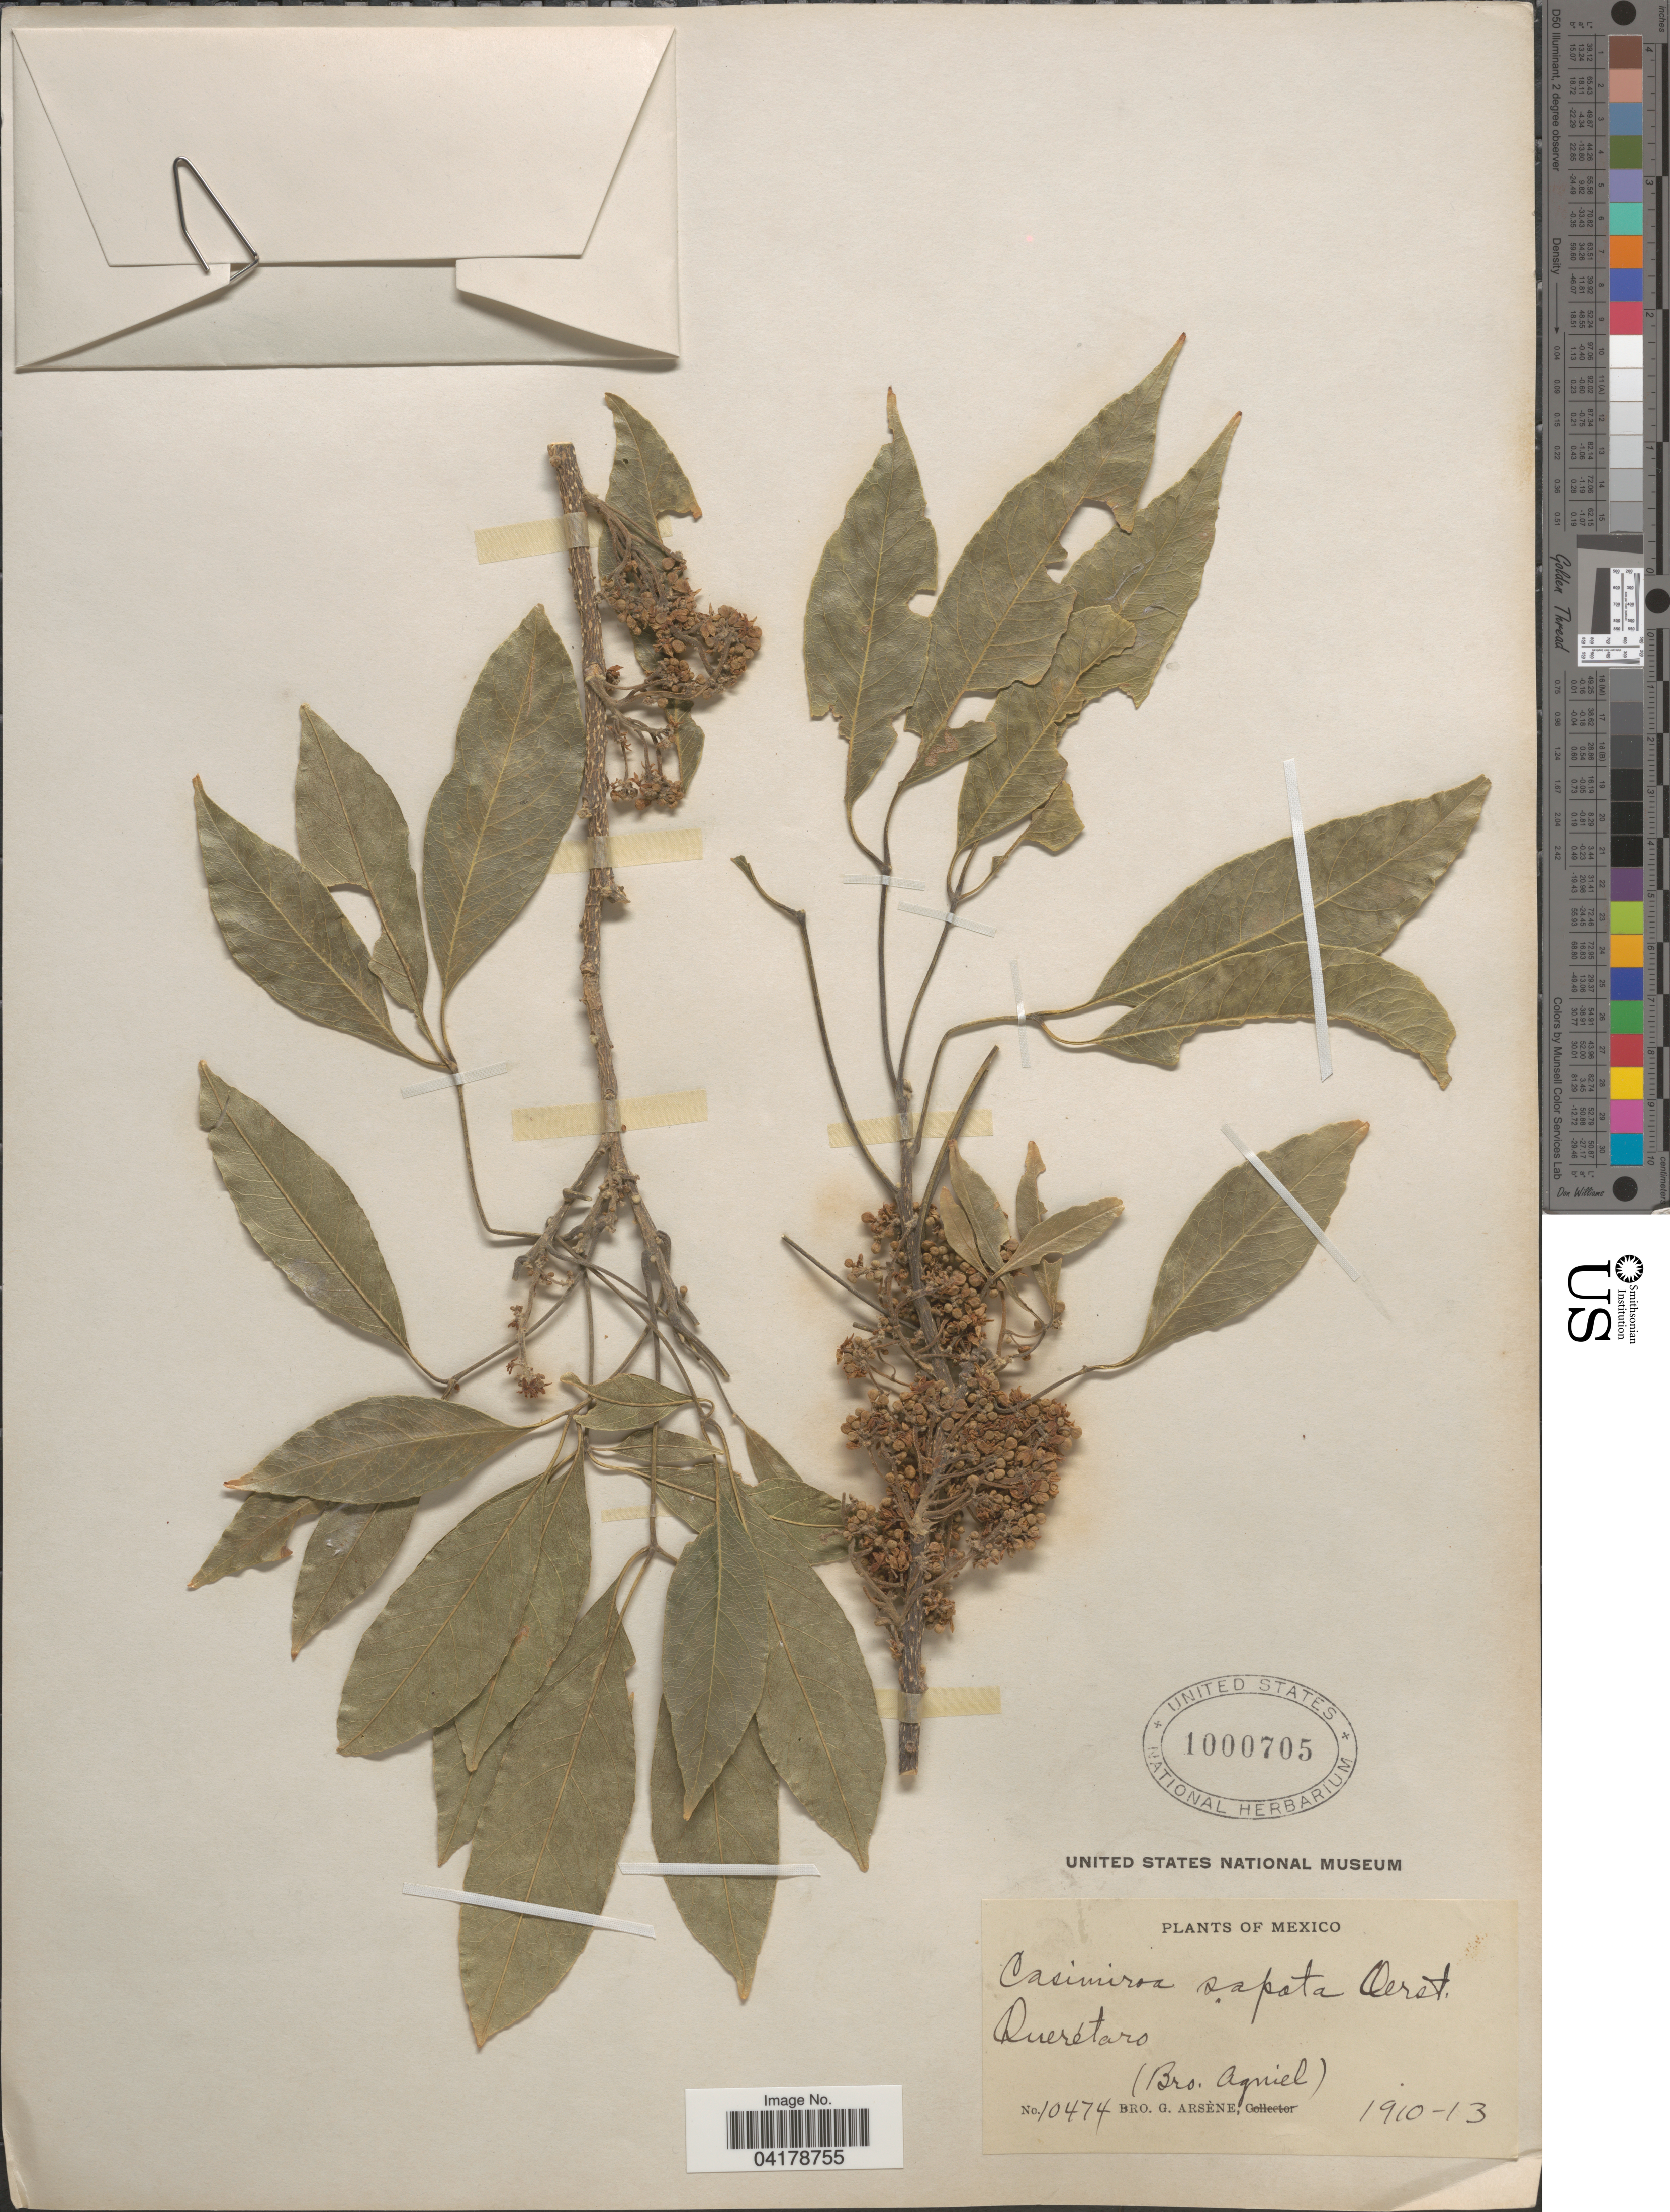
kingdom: Plantae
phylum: Tracheophyta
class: Magnoliopsida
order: Sapindales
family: Rutaceae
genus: Casimiroa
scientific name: Casimiroa sapota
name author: Oerst.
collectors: Bro. G. Arsène & Bro. Aguiel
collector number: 10474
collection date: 1910/1913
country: Mexico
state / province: Querétaro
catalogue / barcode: US 1000705